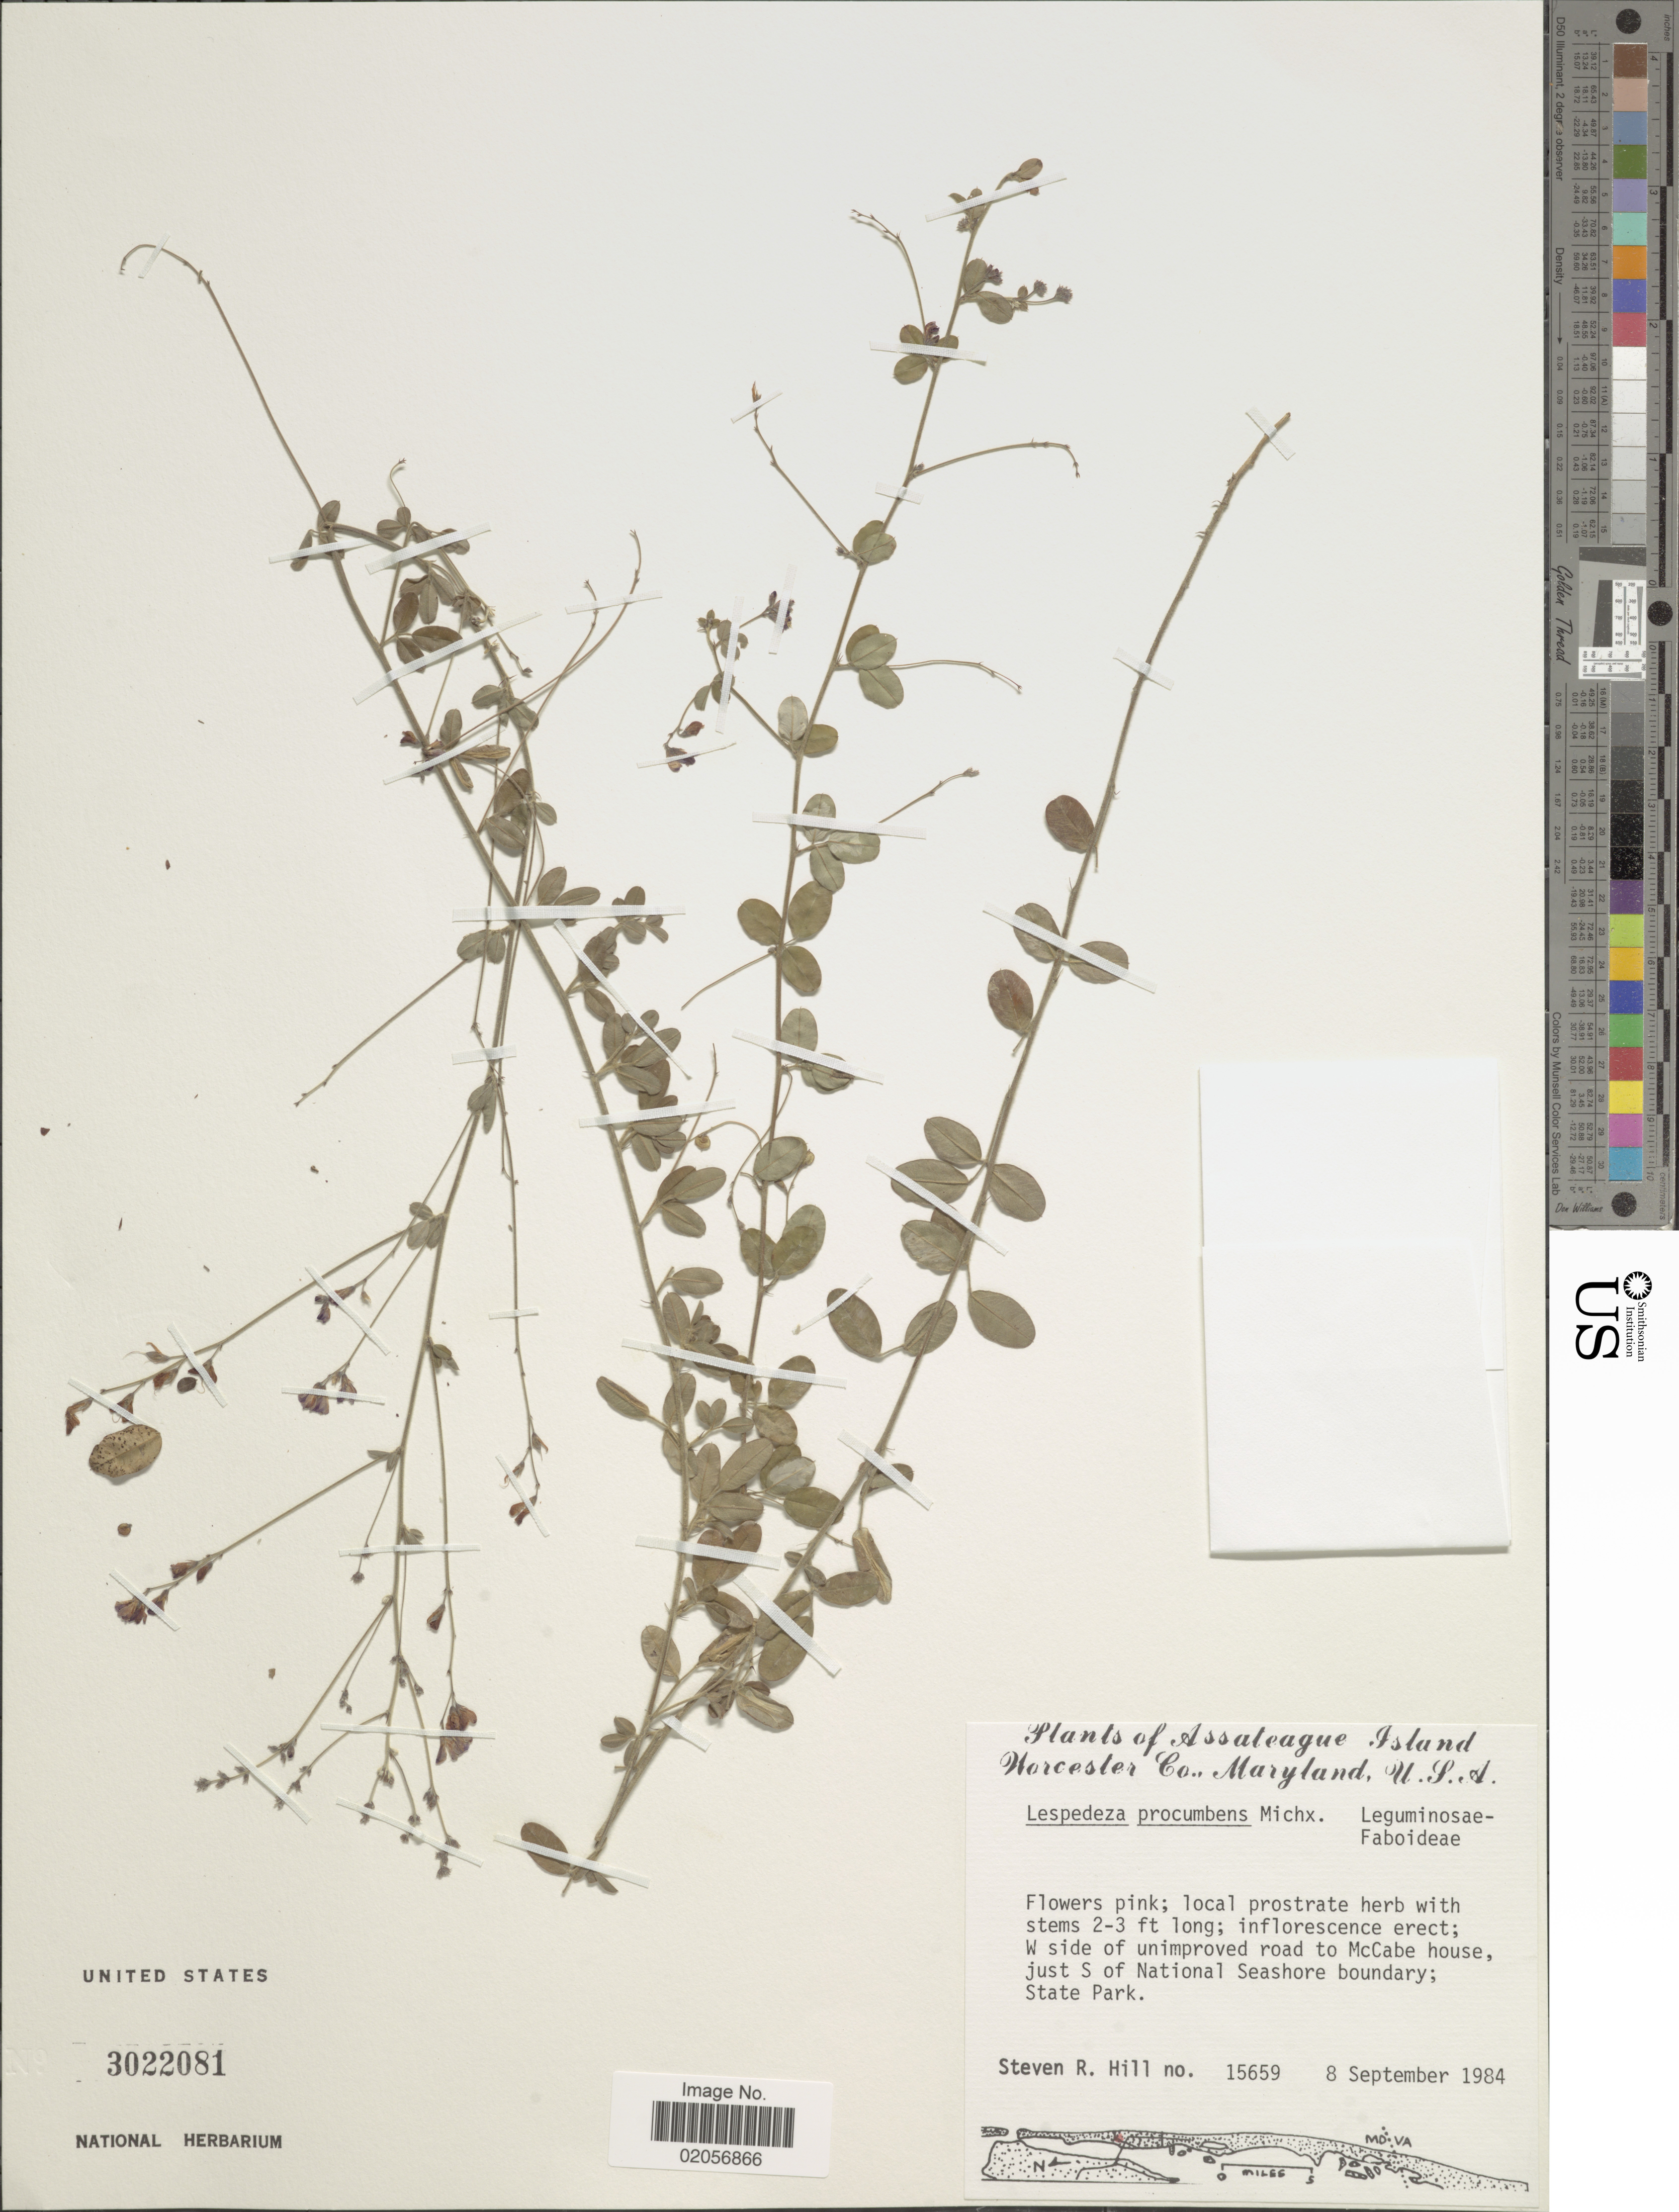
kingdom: Plantae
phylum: Tracheophyta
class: Magnoliopsida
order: Fabales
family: Fabaceae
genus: Lespedeza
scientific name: Lespedeza procumbens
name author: Michx.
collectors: S. R. Hill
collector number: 15659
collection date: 1984-09-08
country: United States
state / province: Maryland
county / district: Worcester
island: Assateague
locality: W side of unimproved road to McCabe house, just S of National Seashore boundary, Assateague Island State Park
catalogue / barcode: US 3022081